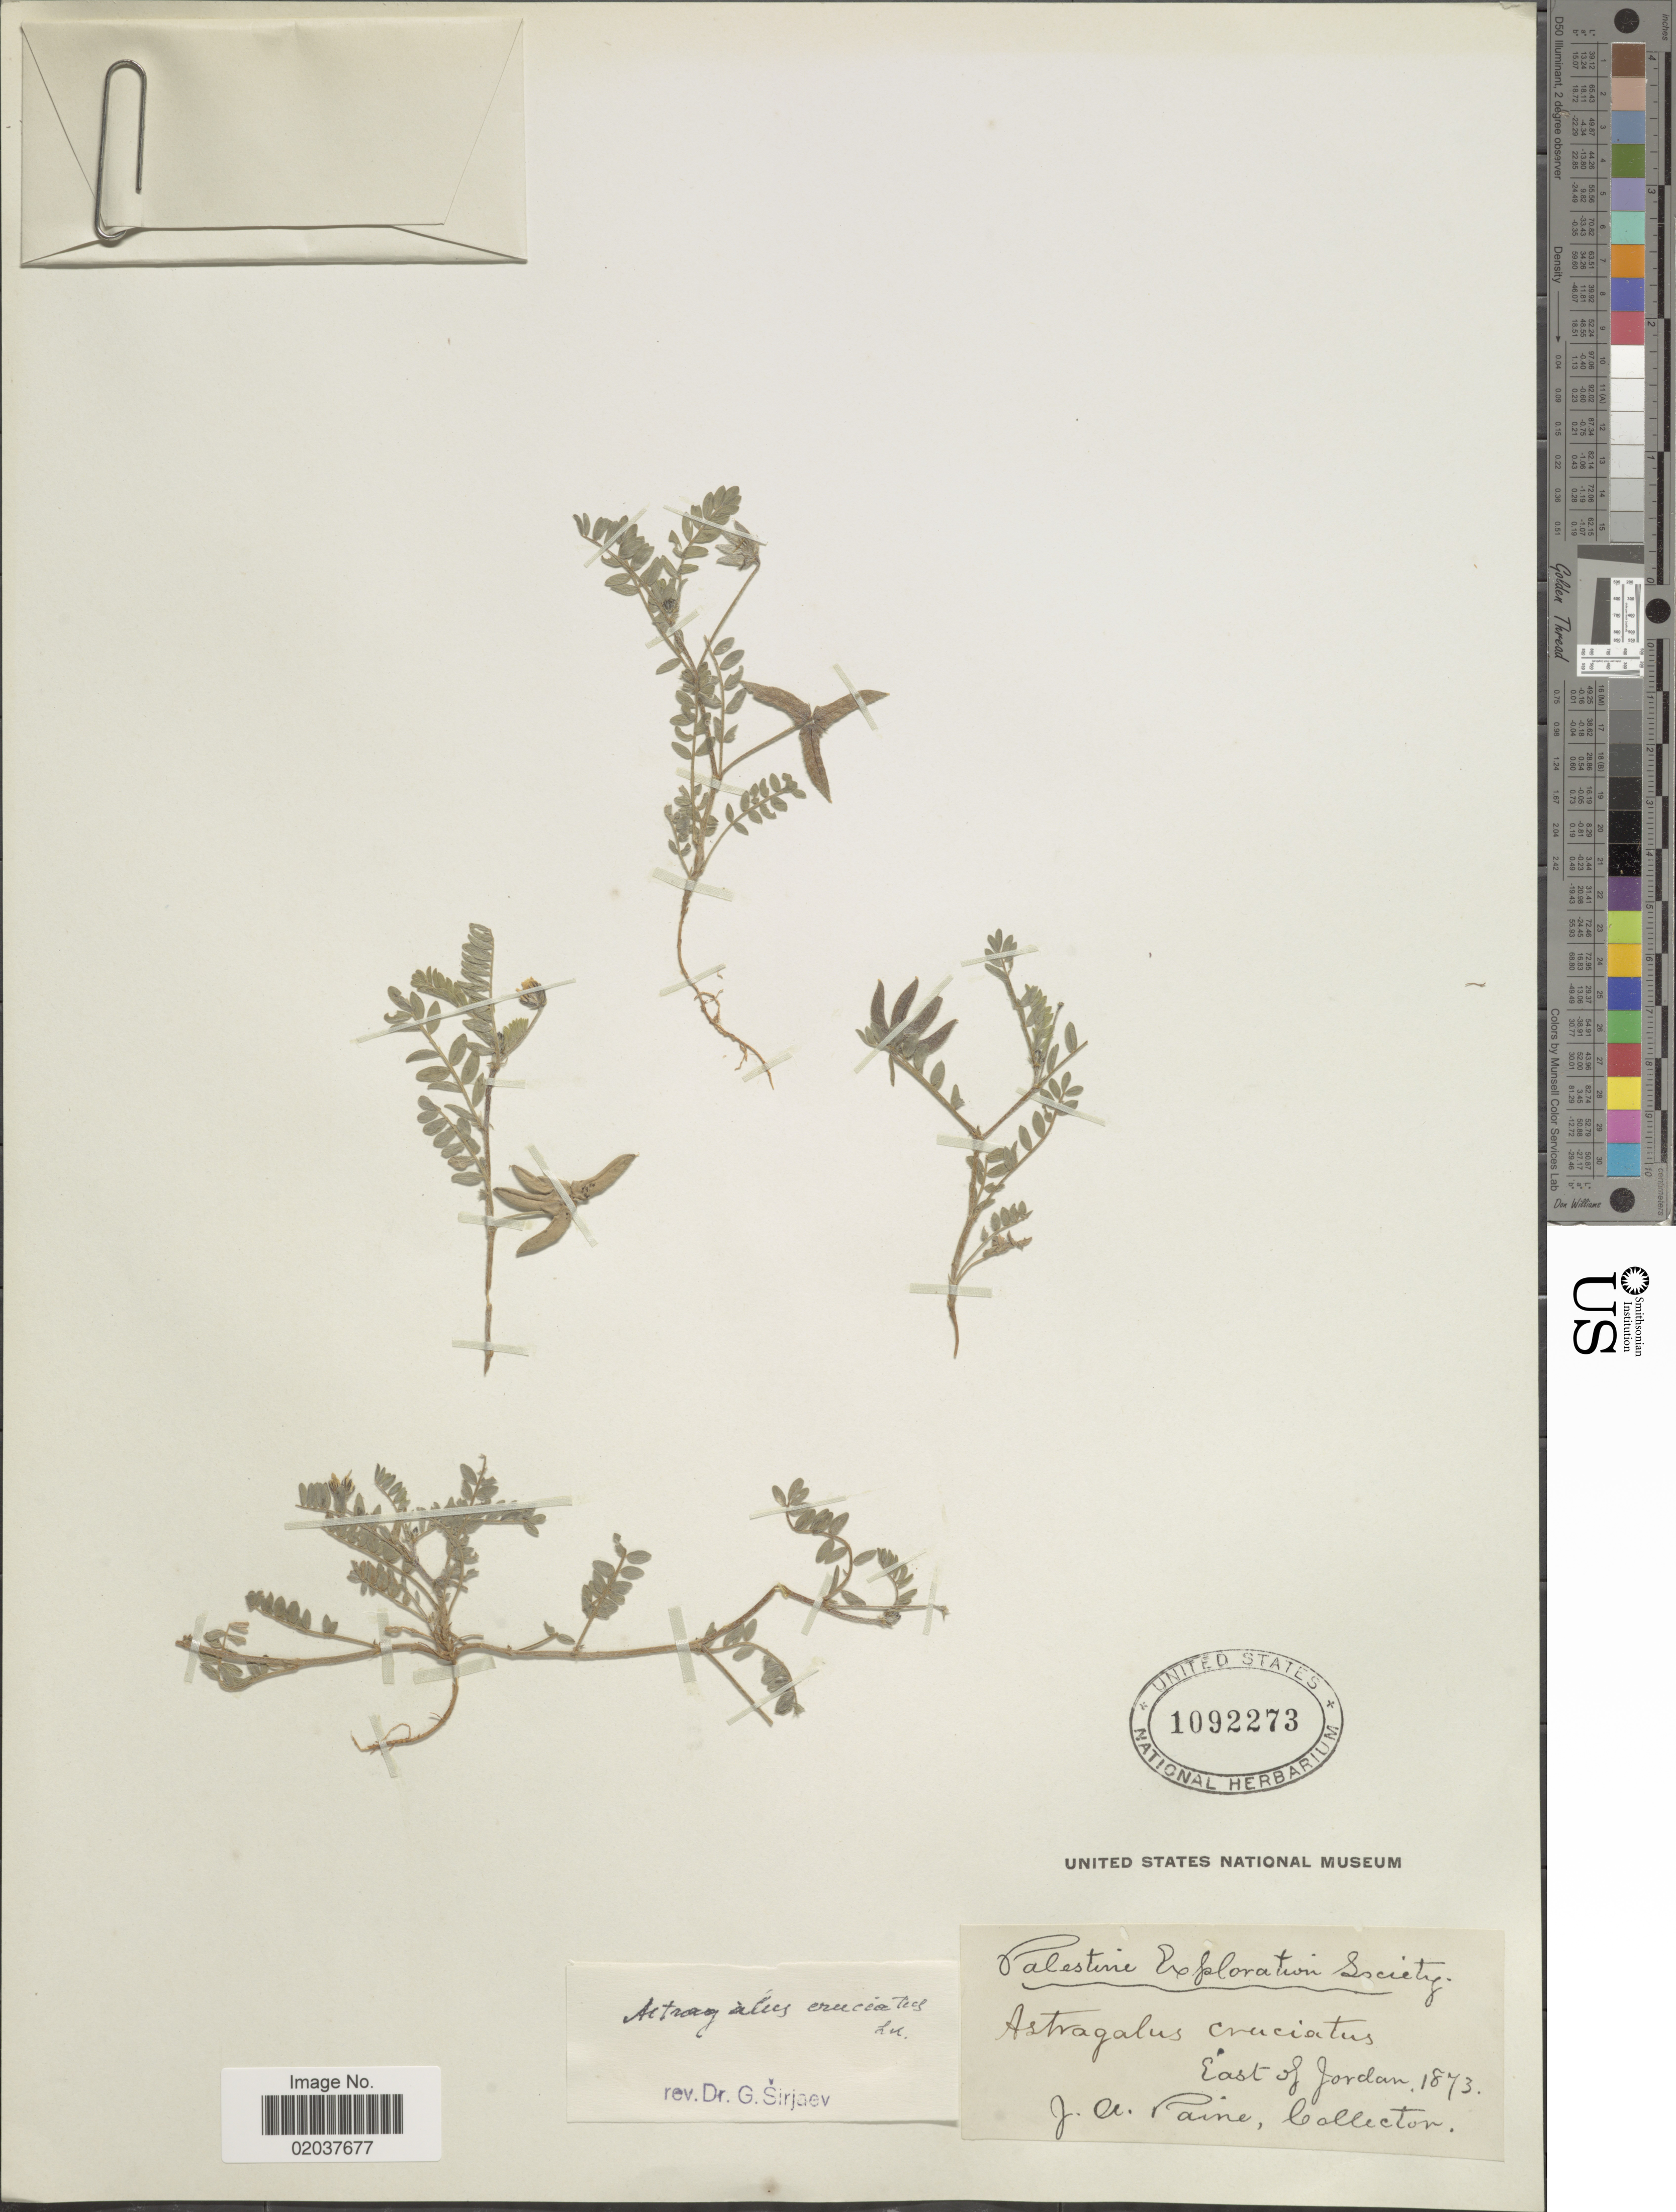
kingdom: Plantae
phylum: Tracheophyta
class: Magnoliopsida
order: Fabales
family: Fabaceae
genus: Astragalus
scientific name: Astragalus asterias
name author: Steven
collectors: J. A. Paine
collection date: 1873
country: Jordan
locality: East of Jordan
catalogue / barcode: US 1092273